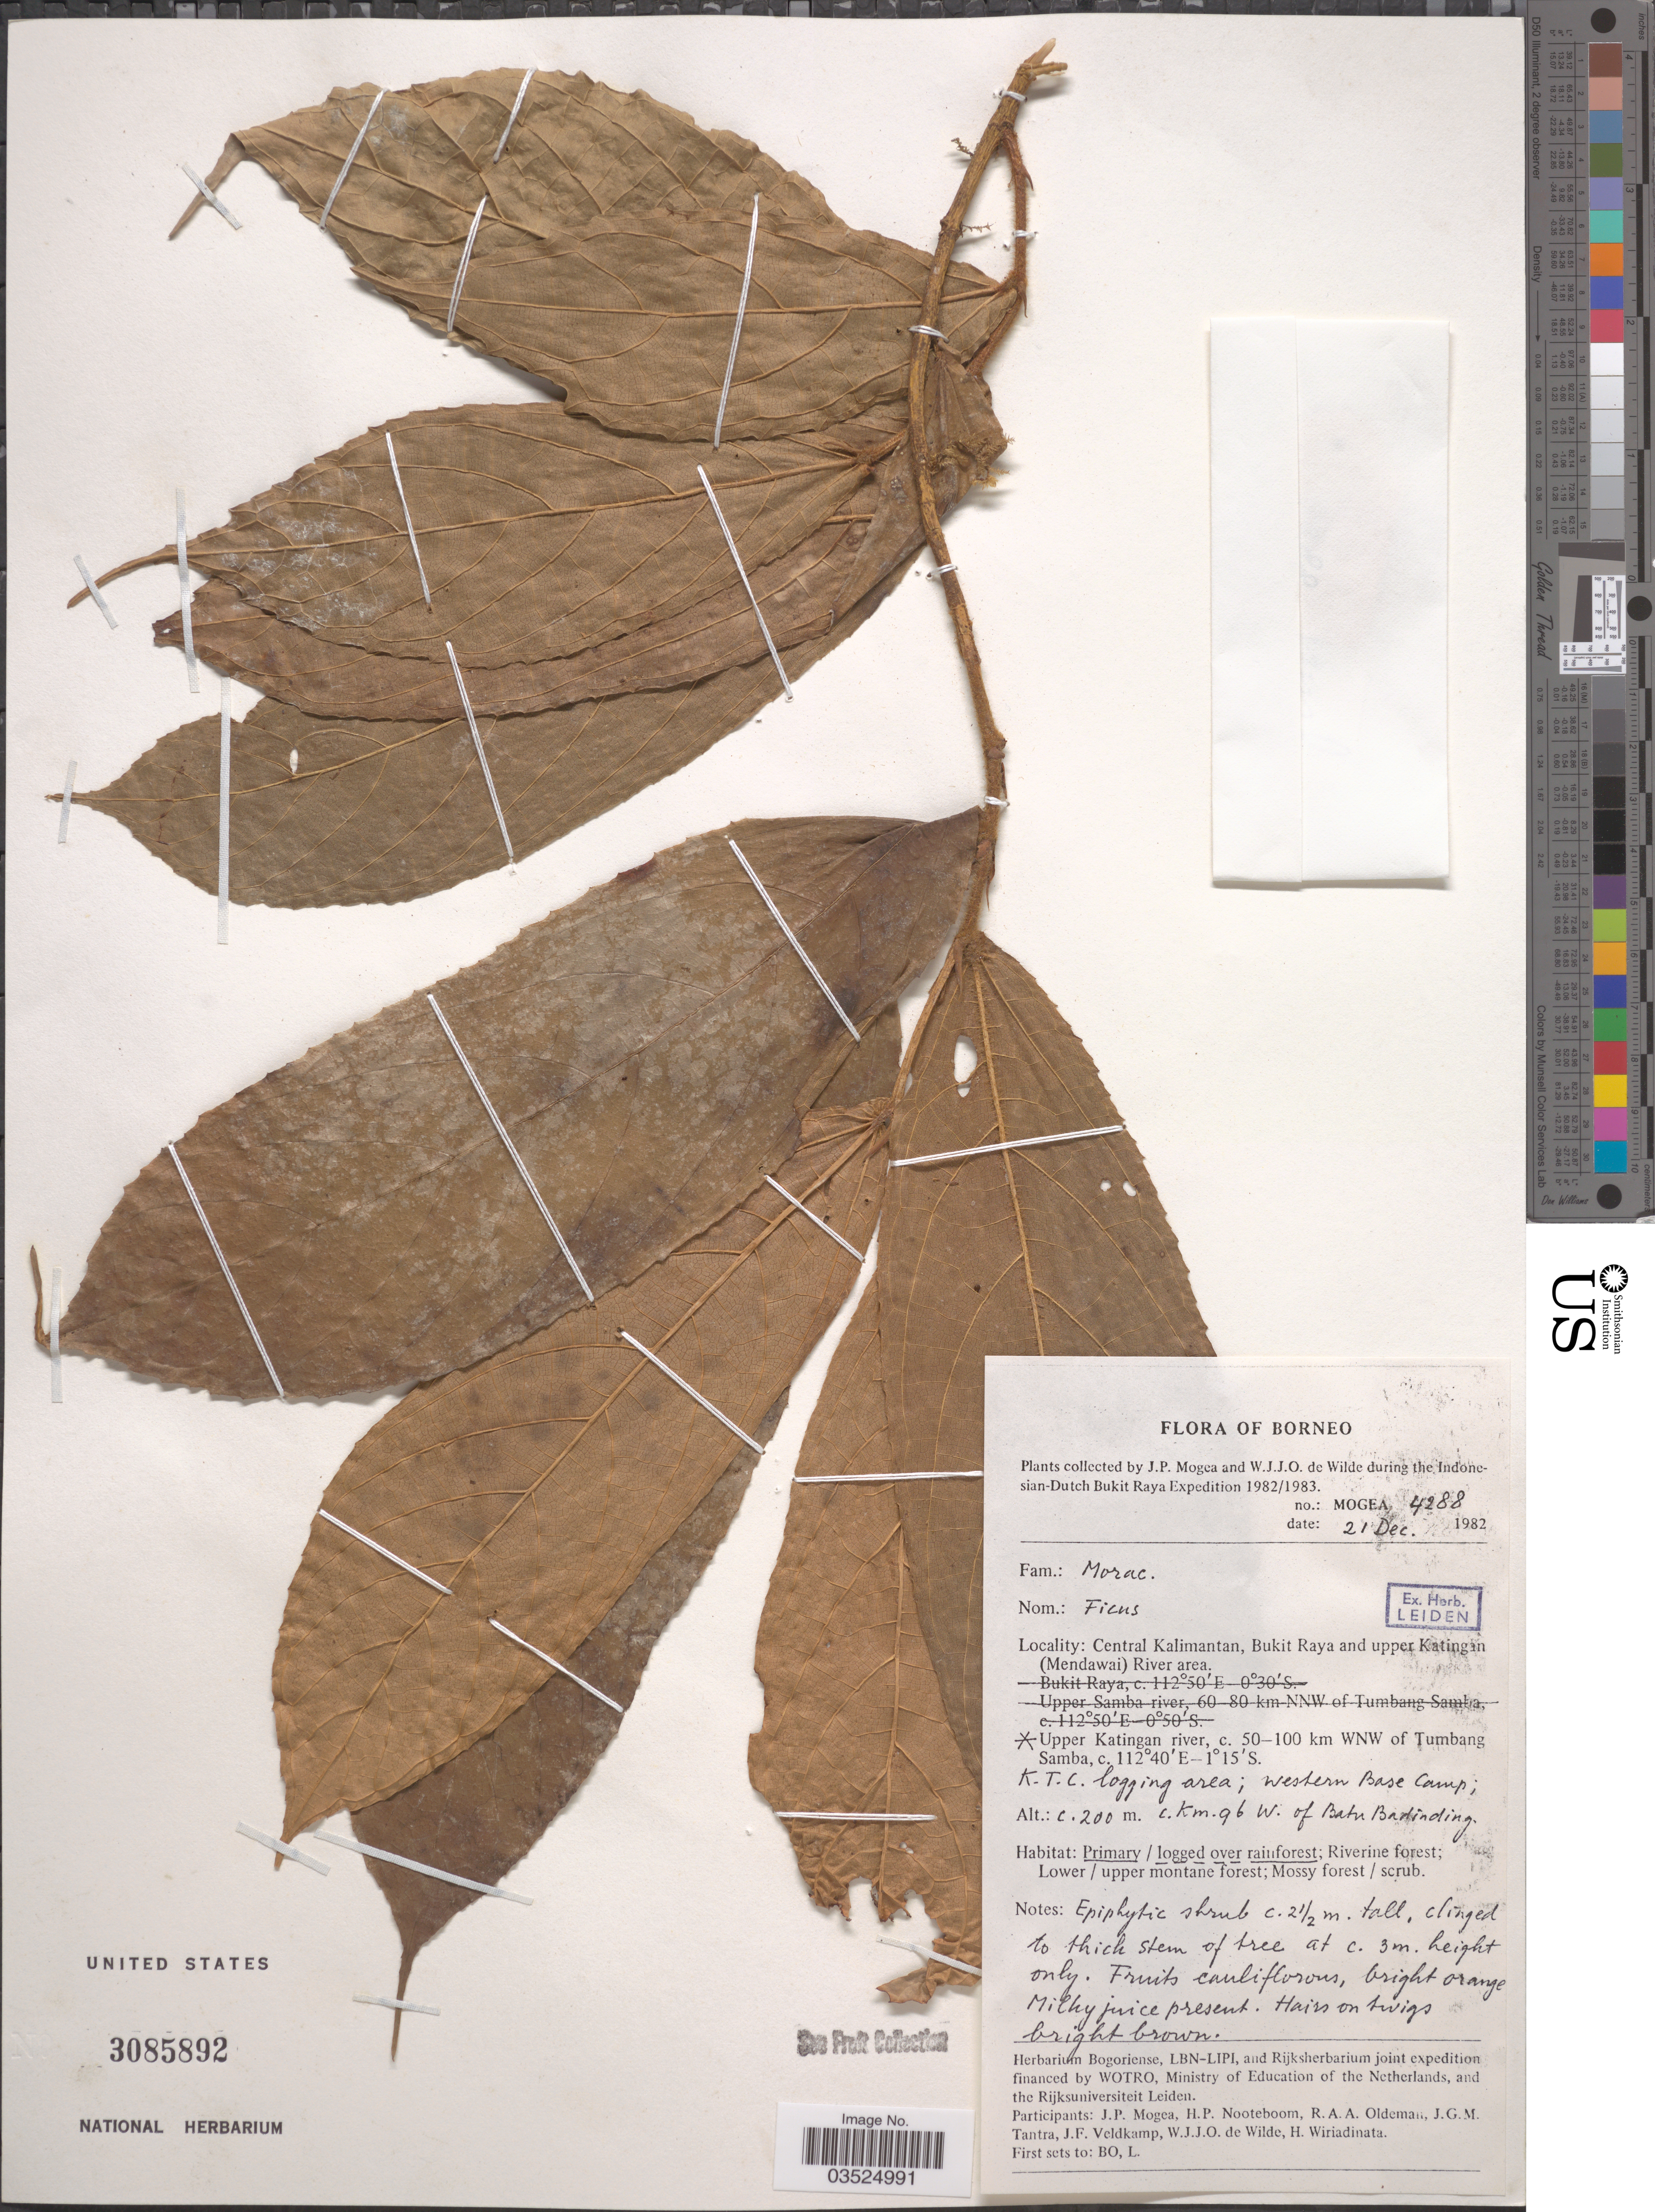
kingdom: Plantae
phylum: Tracheophyta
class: Magnoliopsida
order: Rosales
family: Moraceae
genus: Ficus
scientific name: Ficus sp.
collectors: J. Mogea & W. J. de Wilde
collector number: MOGEA4288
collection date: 1982-12-21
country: Indonesia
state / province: Kalimantan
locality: Borneo. Central Kalimantan, Bukit Raya and upper Katingan (Mendawai) River area. Upper Katingan river, c. 50-100 km WNW of Tumbang Samba. K.T.C. logging area; Western Base Camp; c. Km. 96 W. of Batu Badinding.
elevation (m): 200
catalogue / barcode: US 3085892